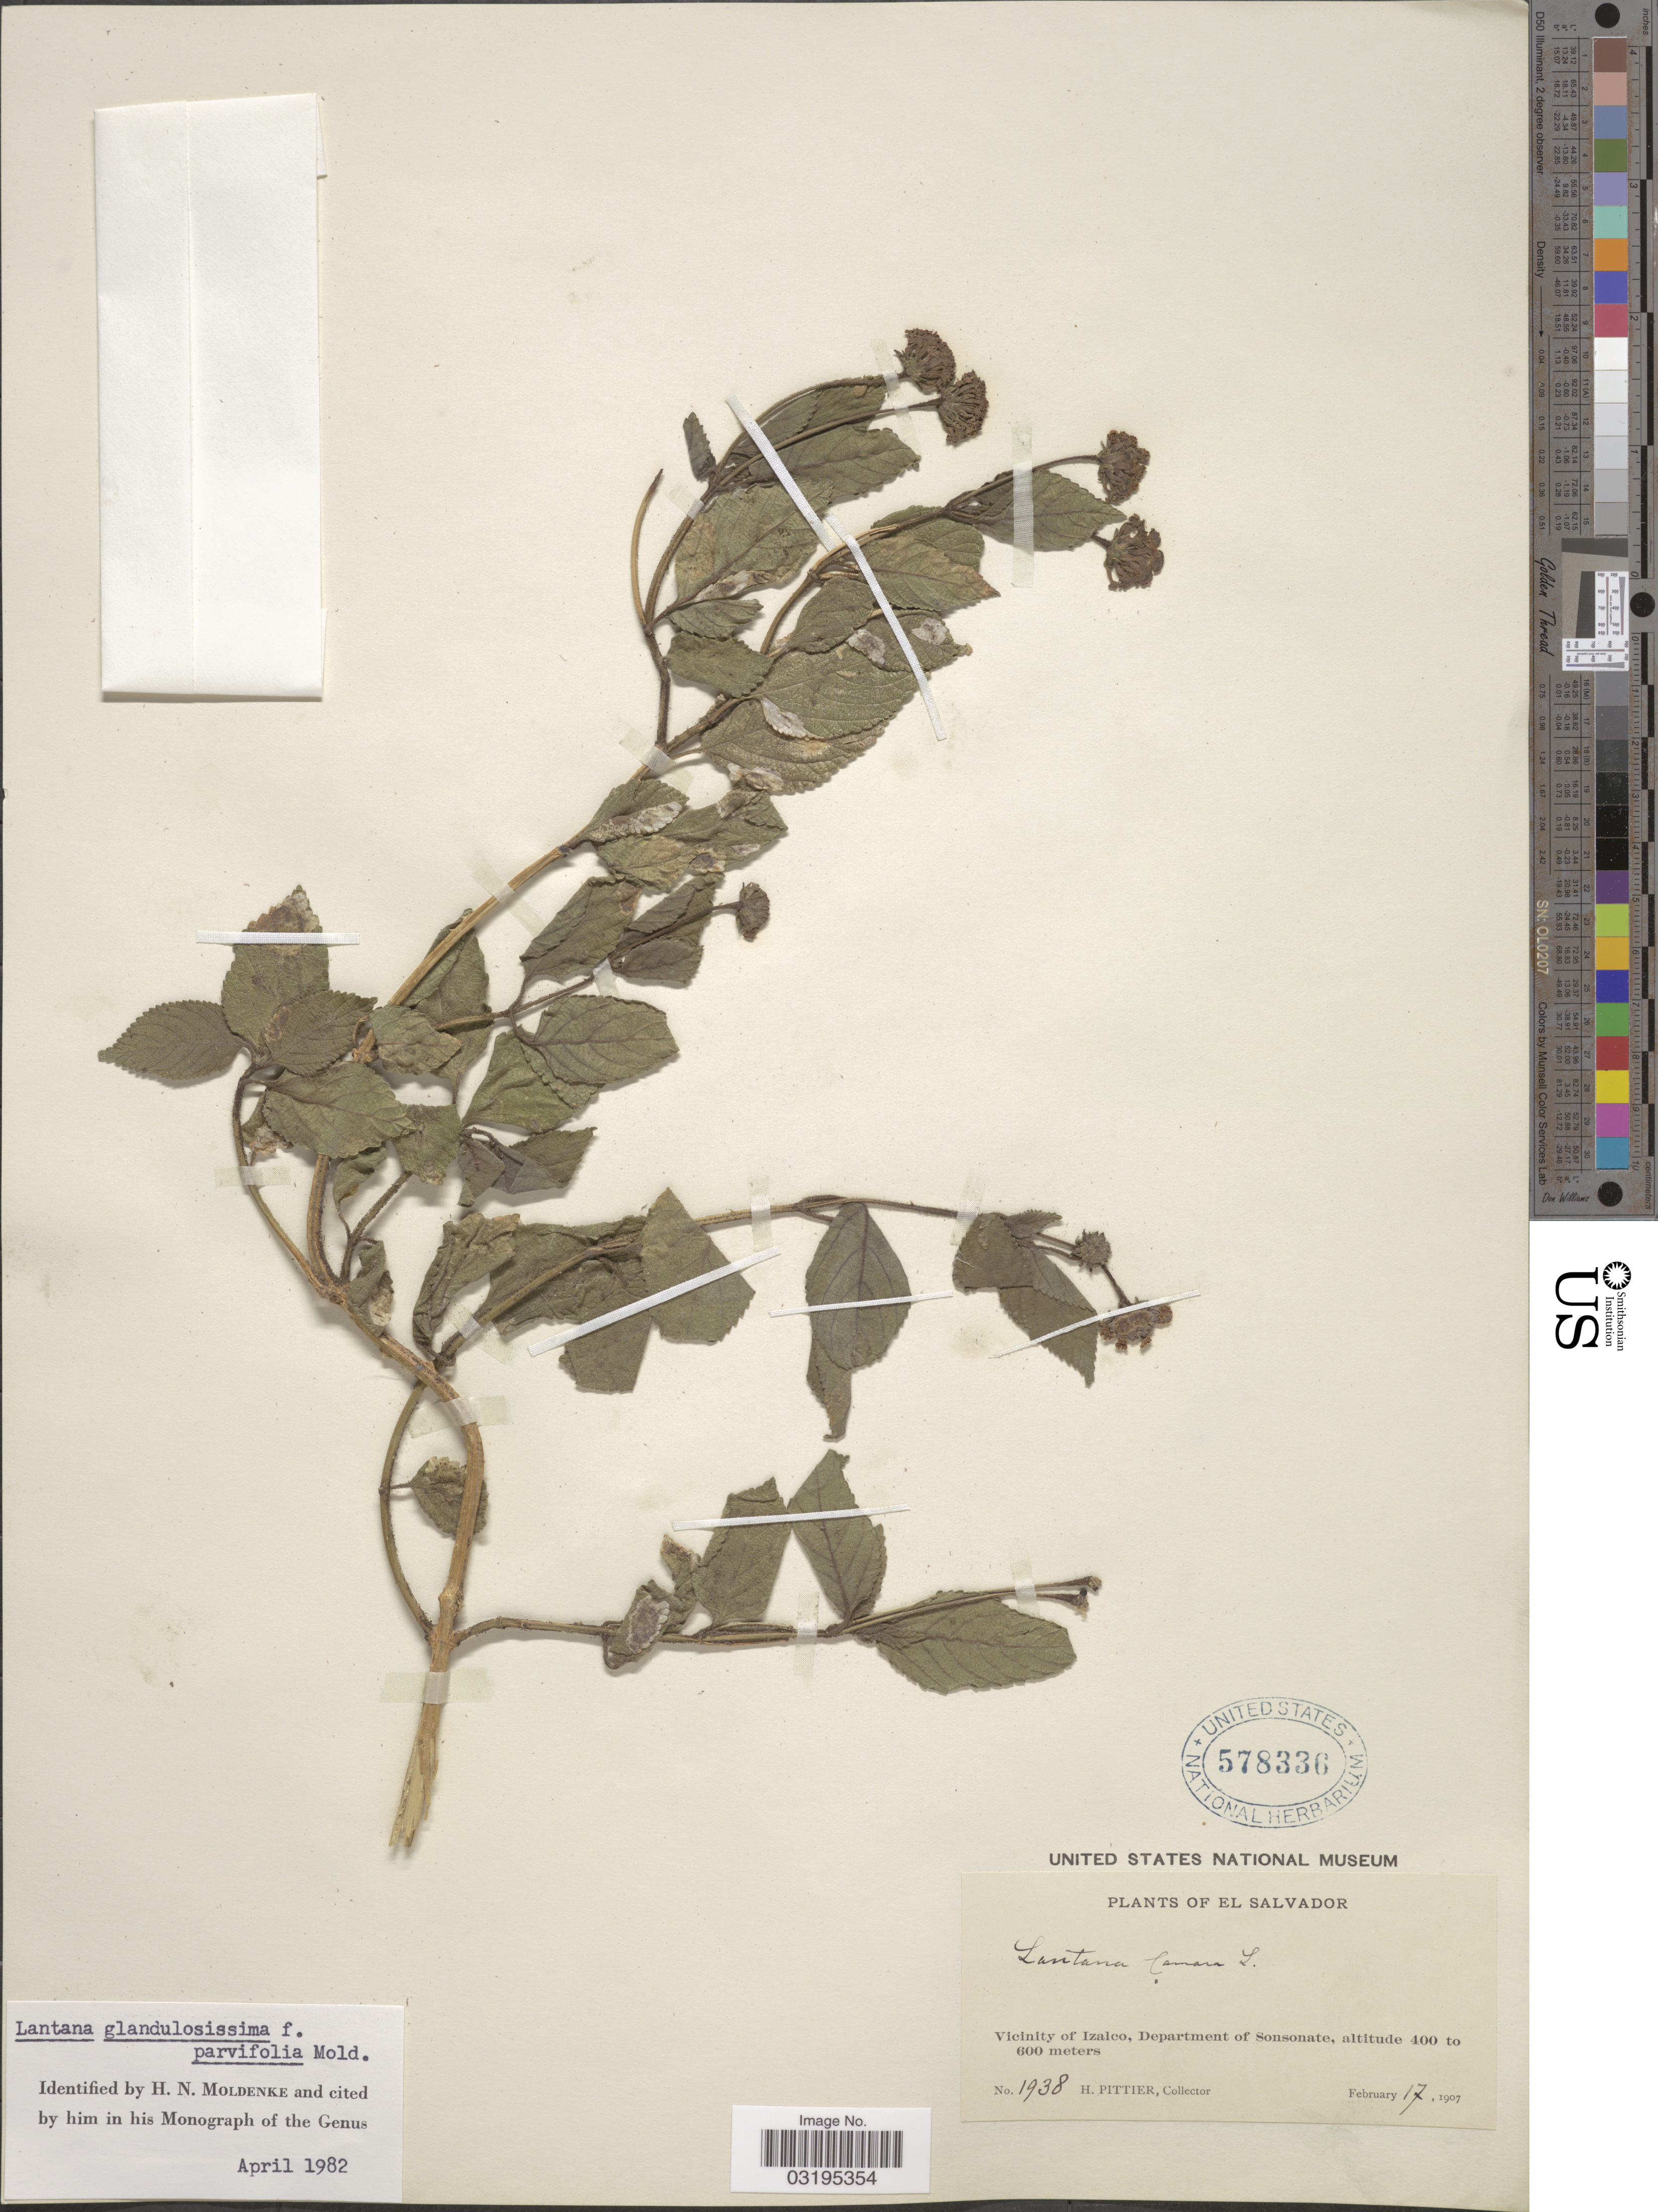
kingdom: Plantae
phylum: Tracheophyta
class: Magnoliopsida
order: Lamiales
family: Verbenaceae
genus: Lantana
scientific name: Lantana glandulosissima f. parvifolia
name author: Hayek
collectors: H. F. Pittier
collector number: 1938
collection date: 1907-02-17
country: El Salvador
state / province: Sonsonate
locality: Vicinity of Izalco, Department of Sonsonate.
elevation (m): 400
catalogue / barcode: US 578336